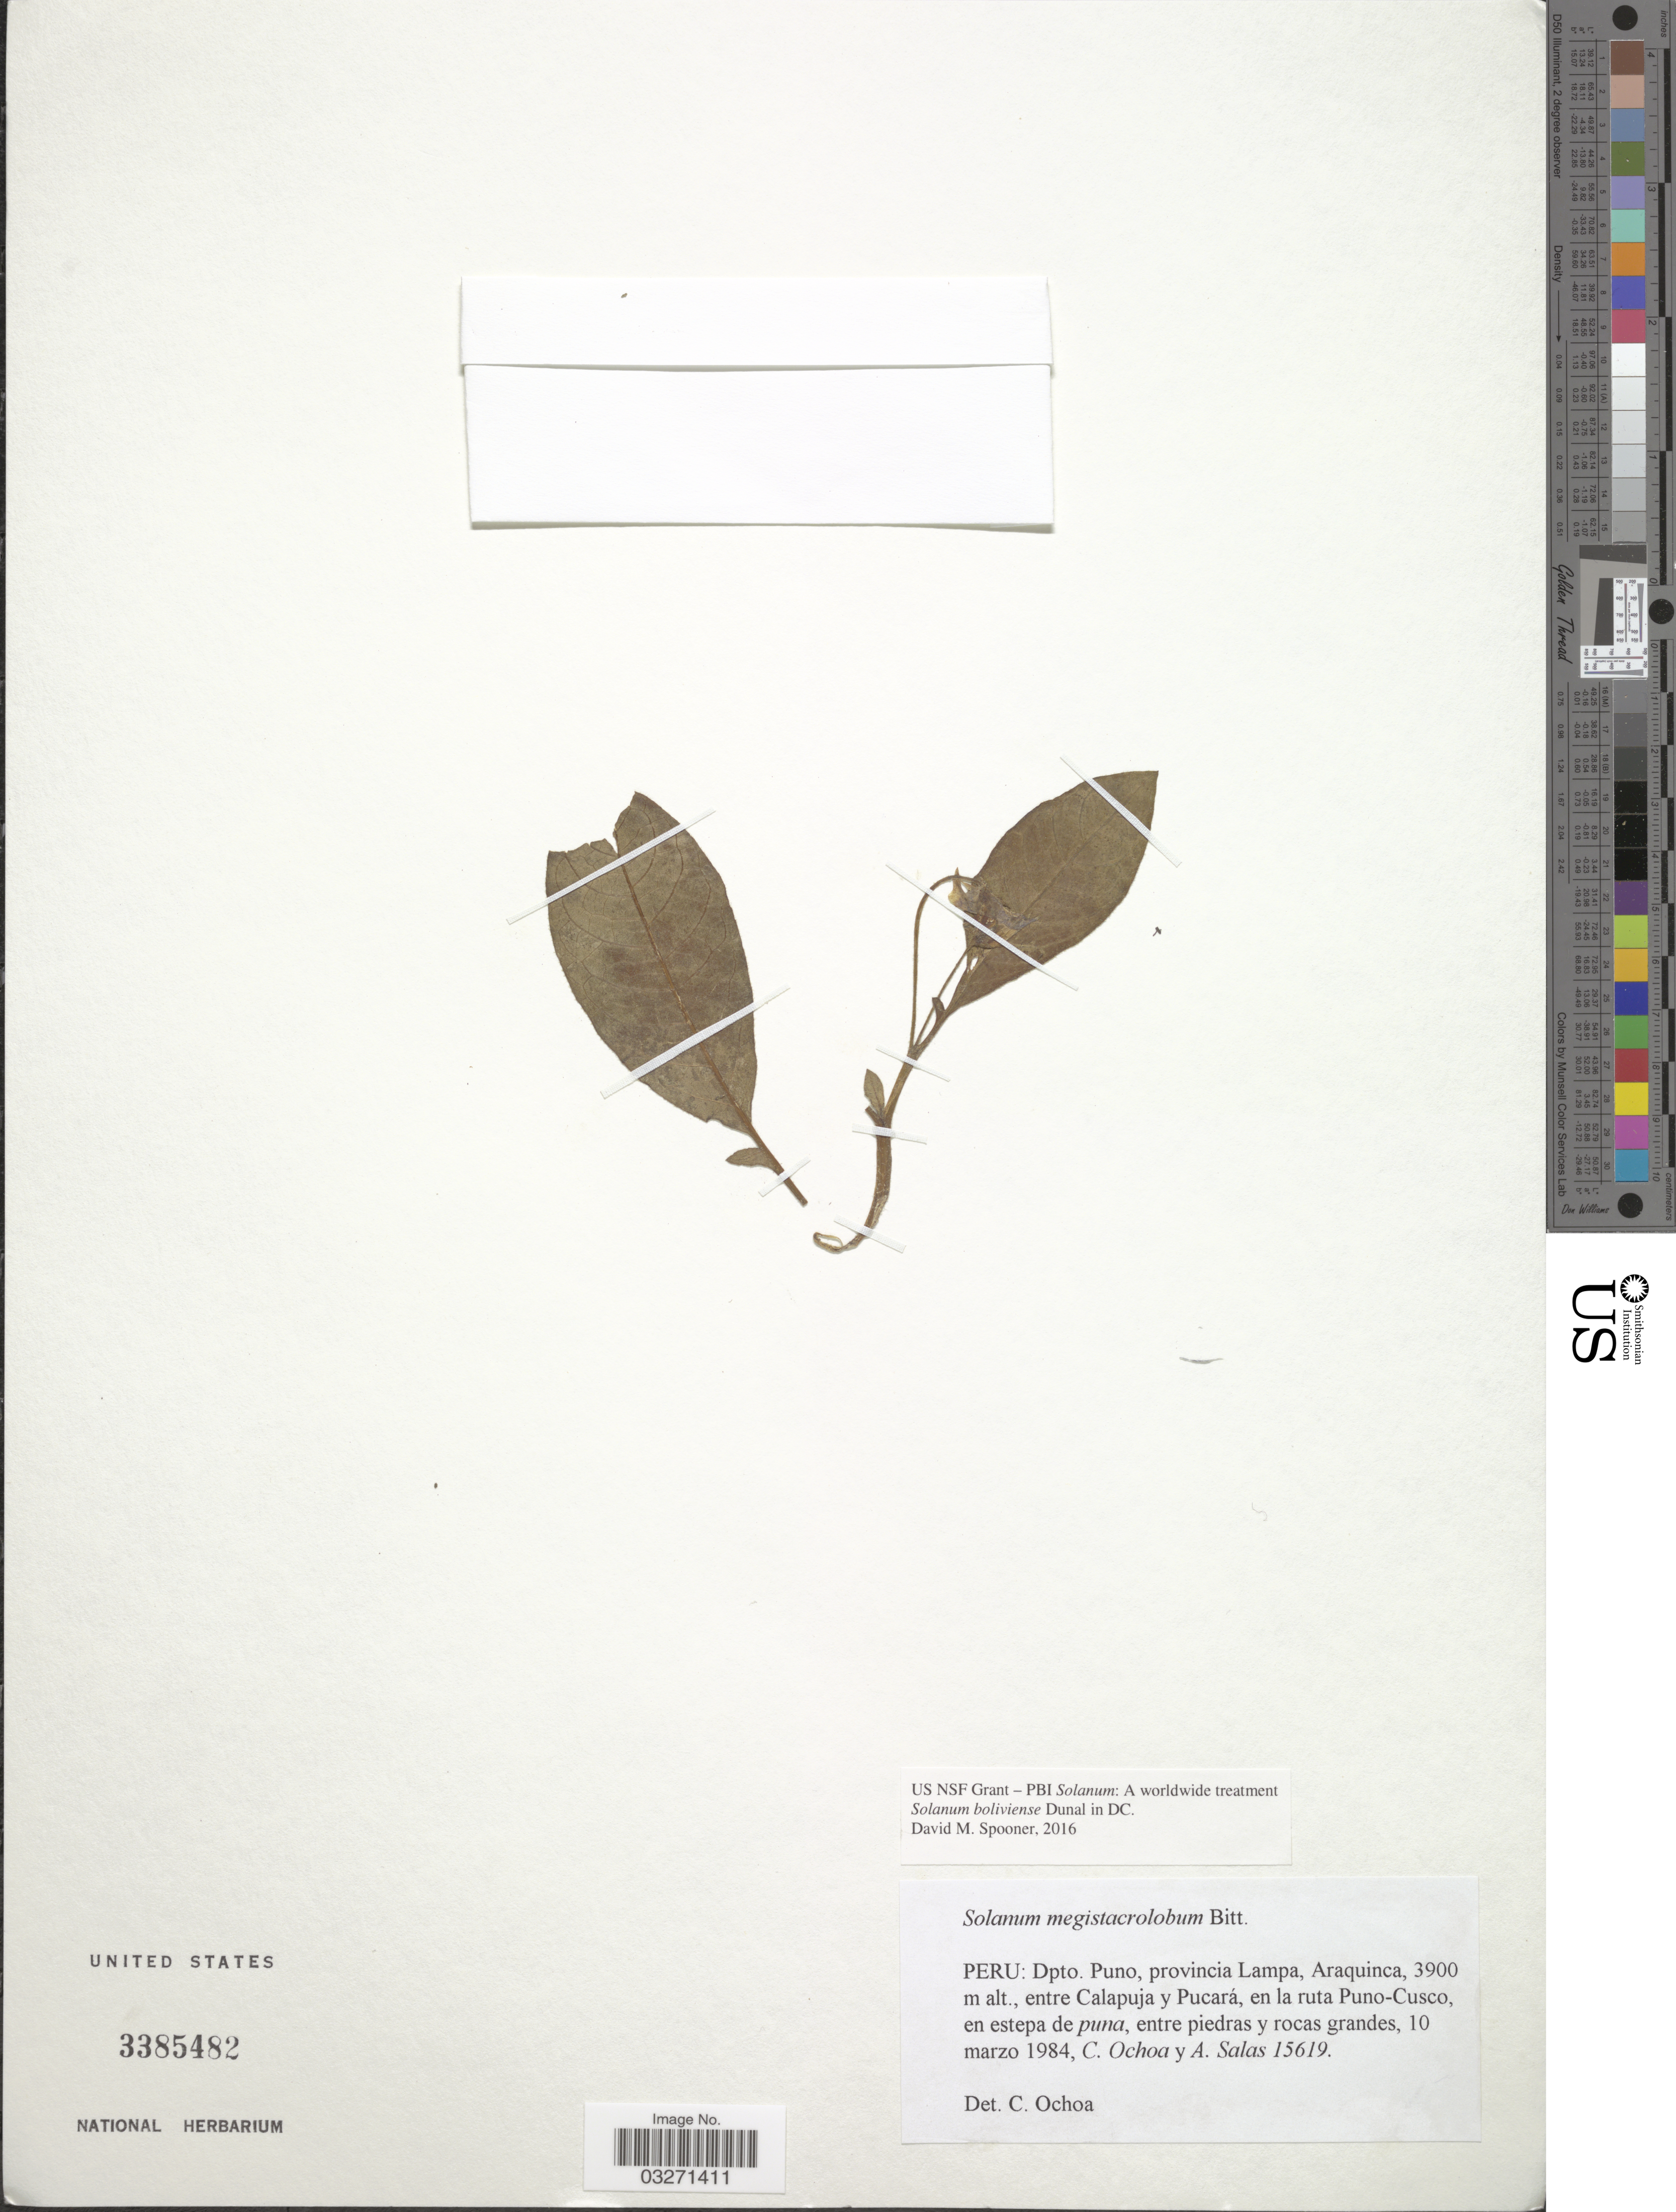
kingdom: Plantae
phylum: Tracheophyta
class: Magnoliopsida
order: Solanales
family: Solanaceae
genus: Solanum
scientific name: Solanum boliviense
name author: Dunal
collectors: C. Ochoa & A. Salas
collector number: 15619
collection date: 1984-03-10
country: Peru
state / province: Puno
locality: Dpto. Puno, provincia Lampa, Araquinca, entre Calapuja y Pucará, en la ruta Puno-Cusco.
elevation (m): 3900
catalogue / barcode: US 3385482